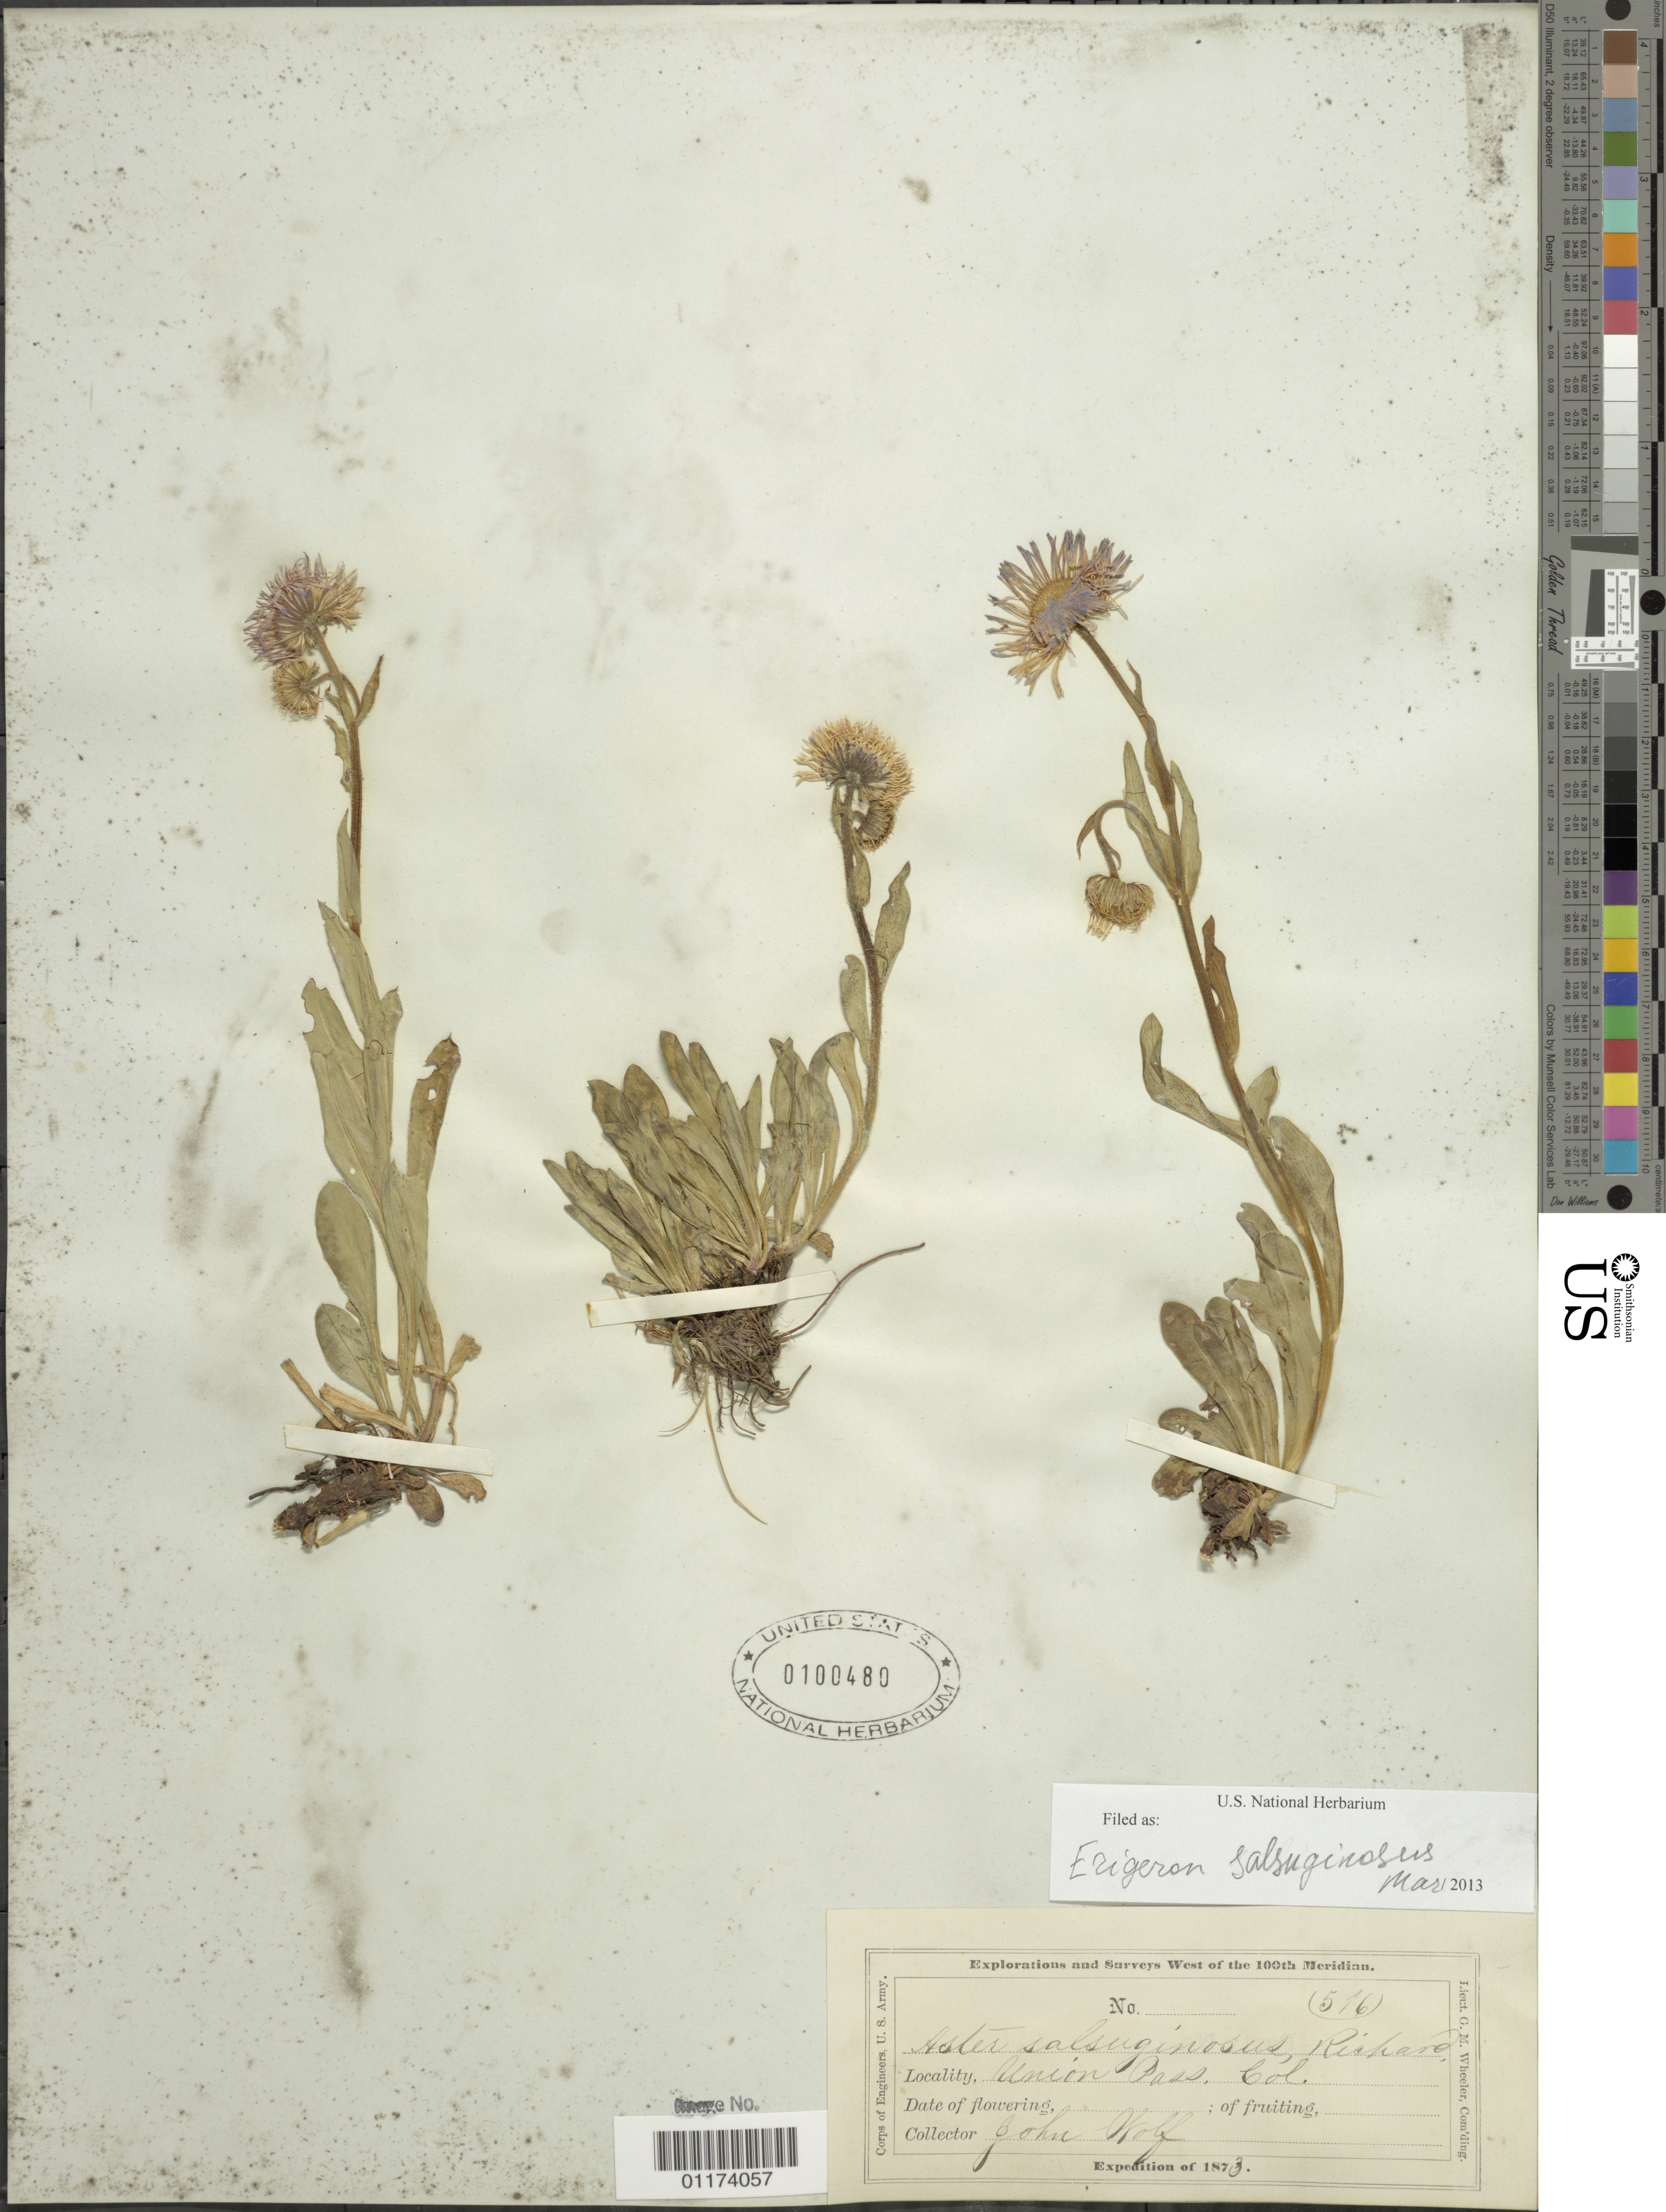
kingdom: Plantae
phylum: Tracheophyta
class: Magnoliopsida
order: Asterales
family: Asteraceae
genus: Erigeron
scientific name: Erigeron salsuginosus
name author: (Richardson ex R. Br.) A. Gray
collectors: J. Wolf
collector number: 516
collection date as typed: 1873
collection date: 1873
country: United States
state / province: Colorado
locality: Union Pass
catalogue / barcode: US 100480